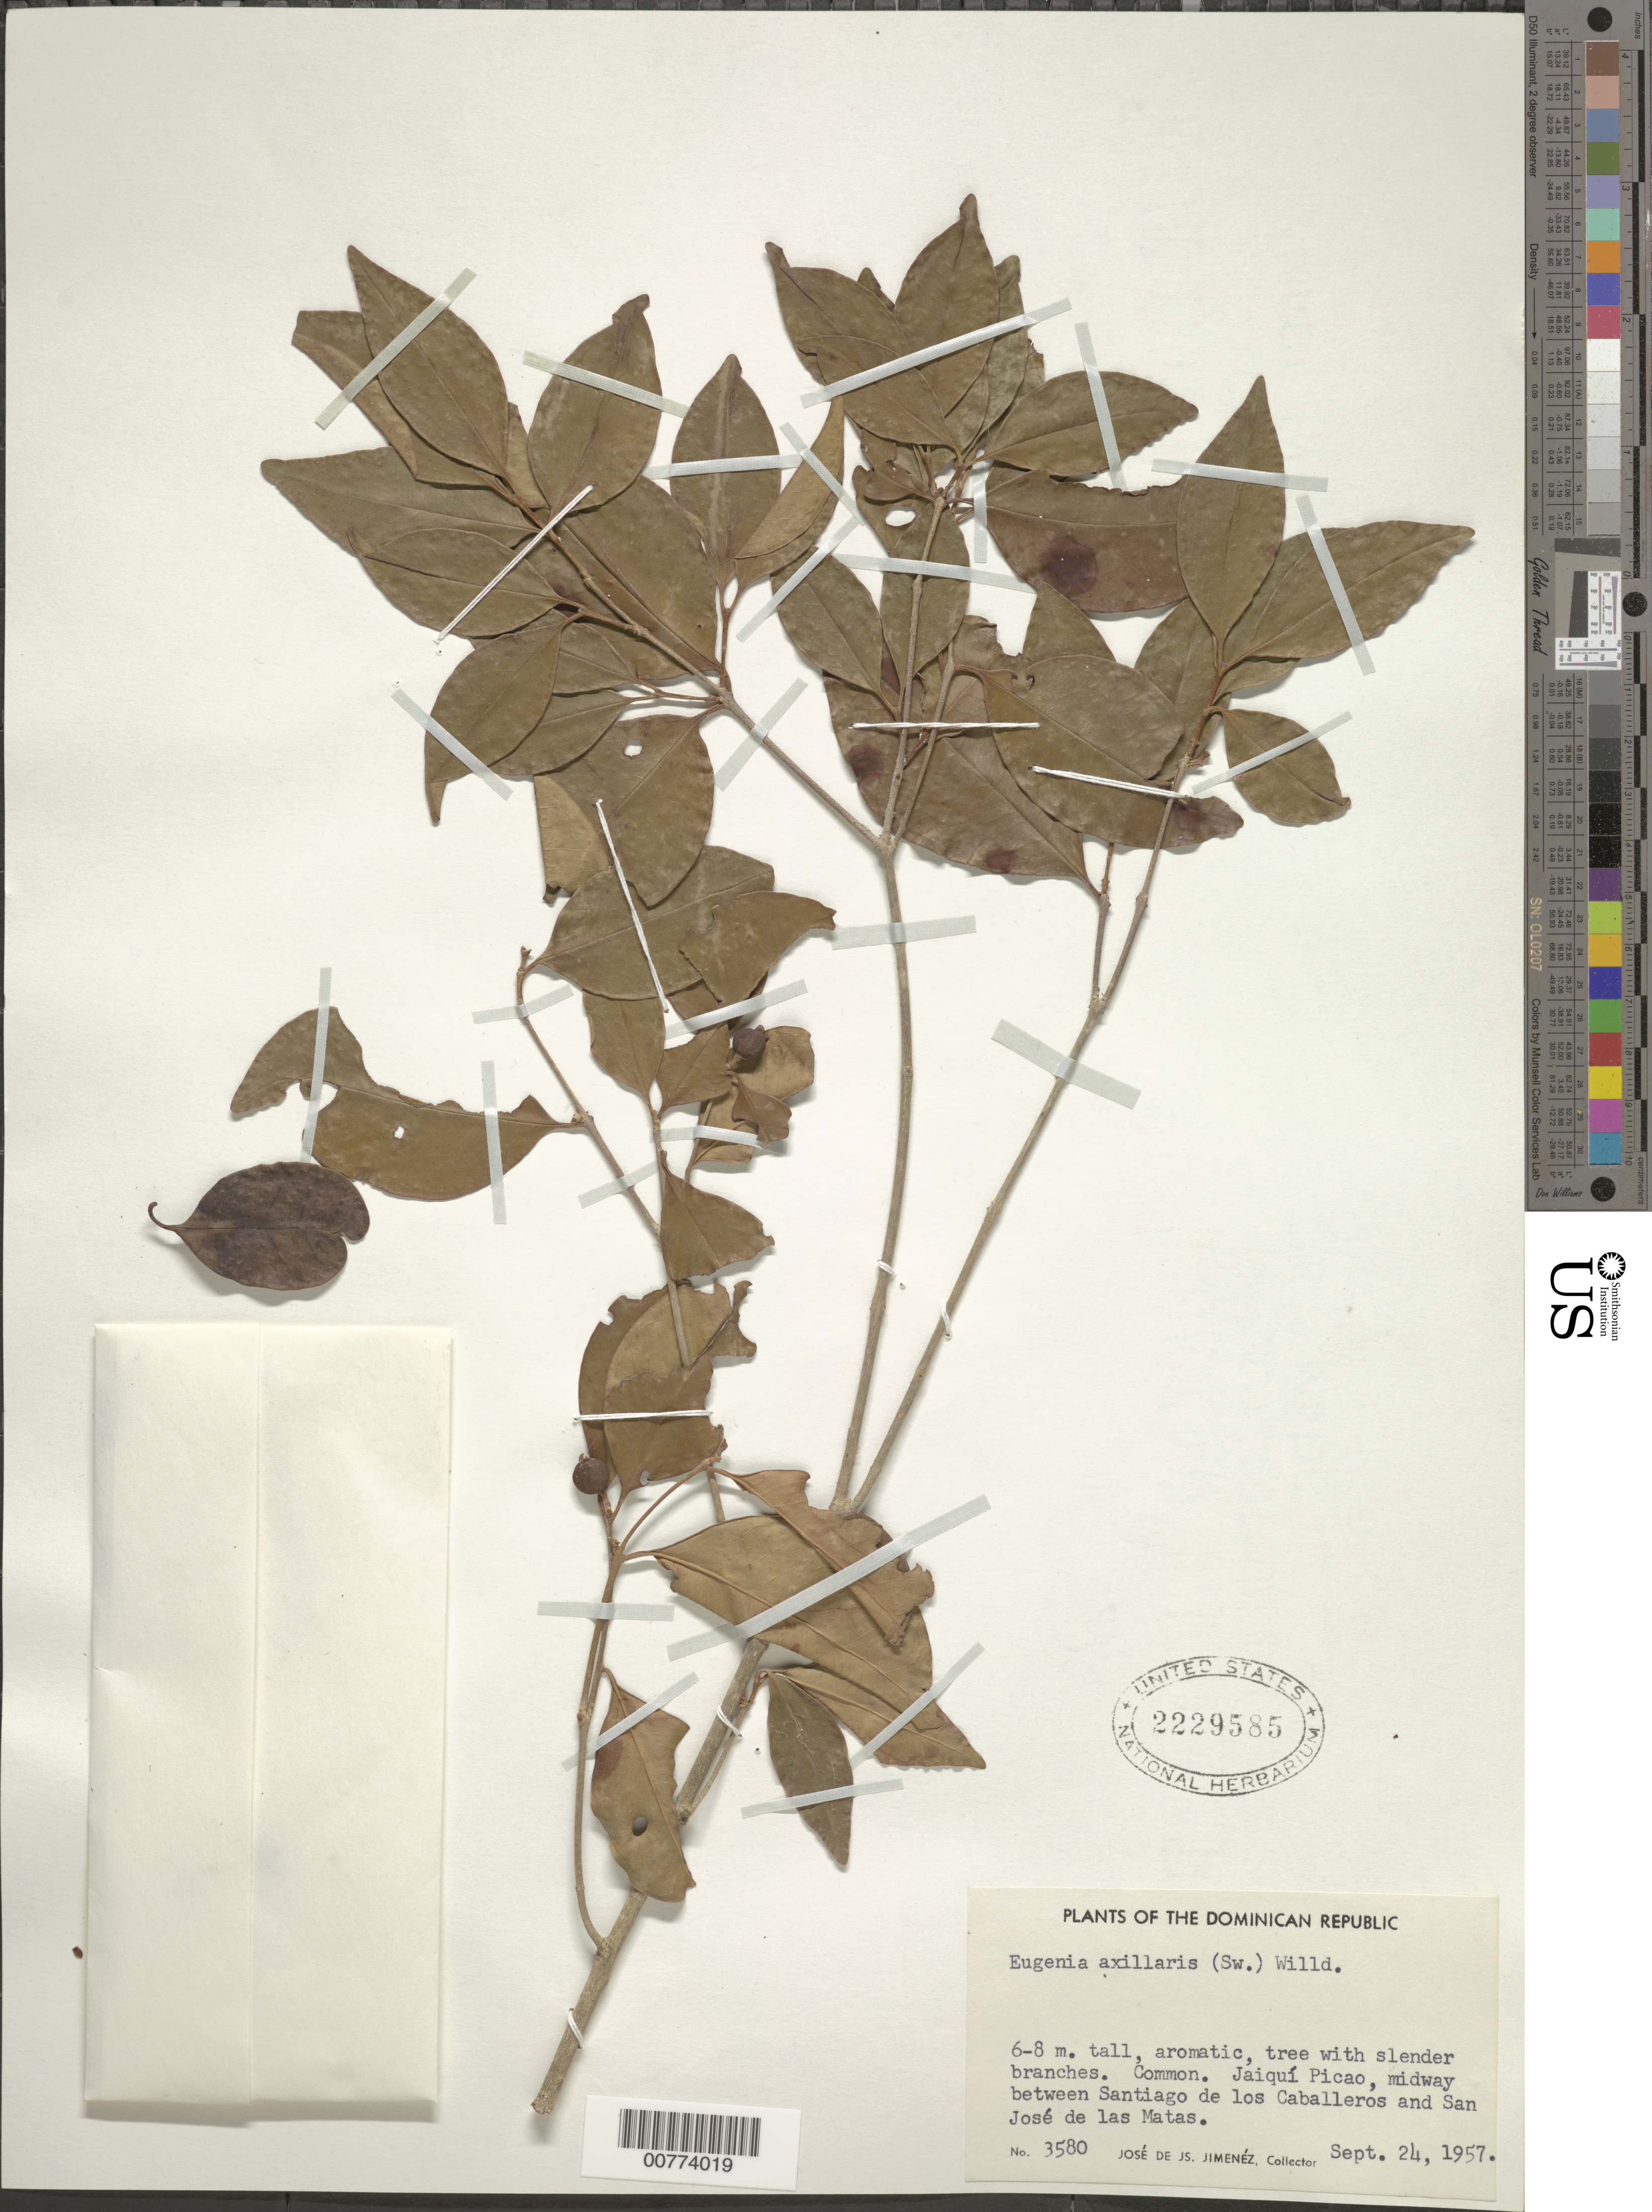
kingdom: Plantae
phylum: Tracheophyta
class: Magnoliopsida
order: Myrtales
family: Myrtaceae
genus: Eugenia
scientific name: Eugenia axillaris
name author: (Sw.) Willd.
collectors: J. J. Jiménez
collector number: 3580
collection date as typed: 24 Sep 1957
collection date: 1957-09-24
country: Dominican Republic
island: Hispaniola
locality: Jaiquí Picado, midway between Santiago de los Caballeros and San José de las Matas.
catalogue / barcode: US 2229585